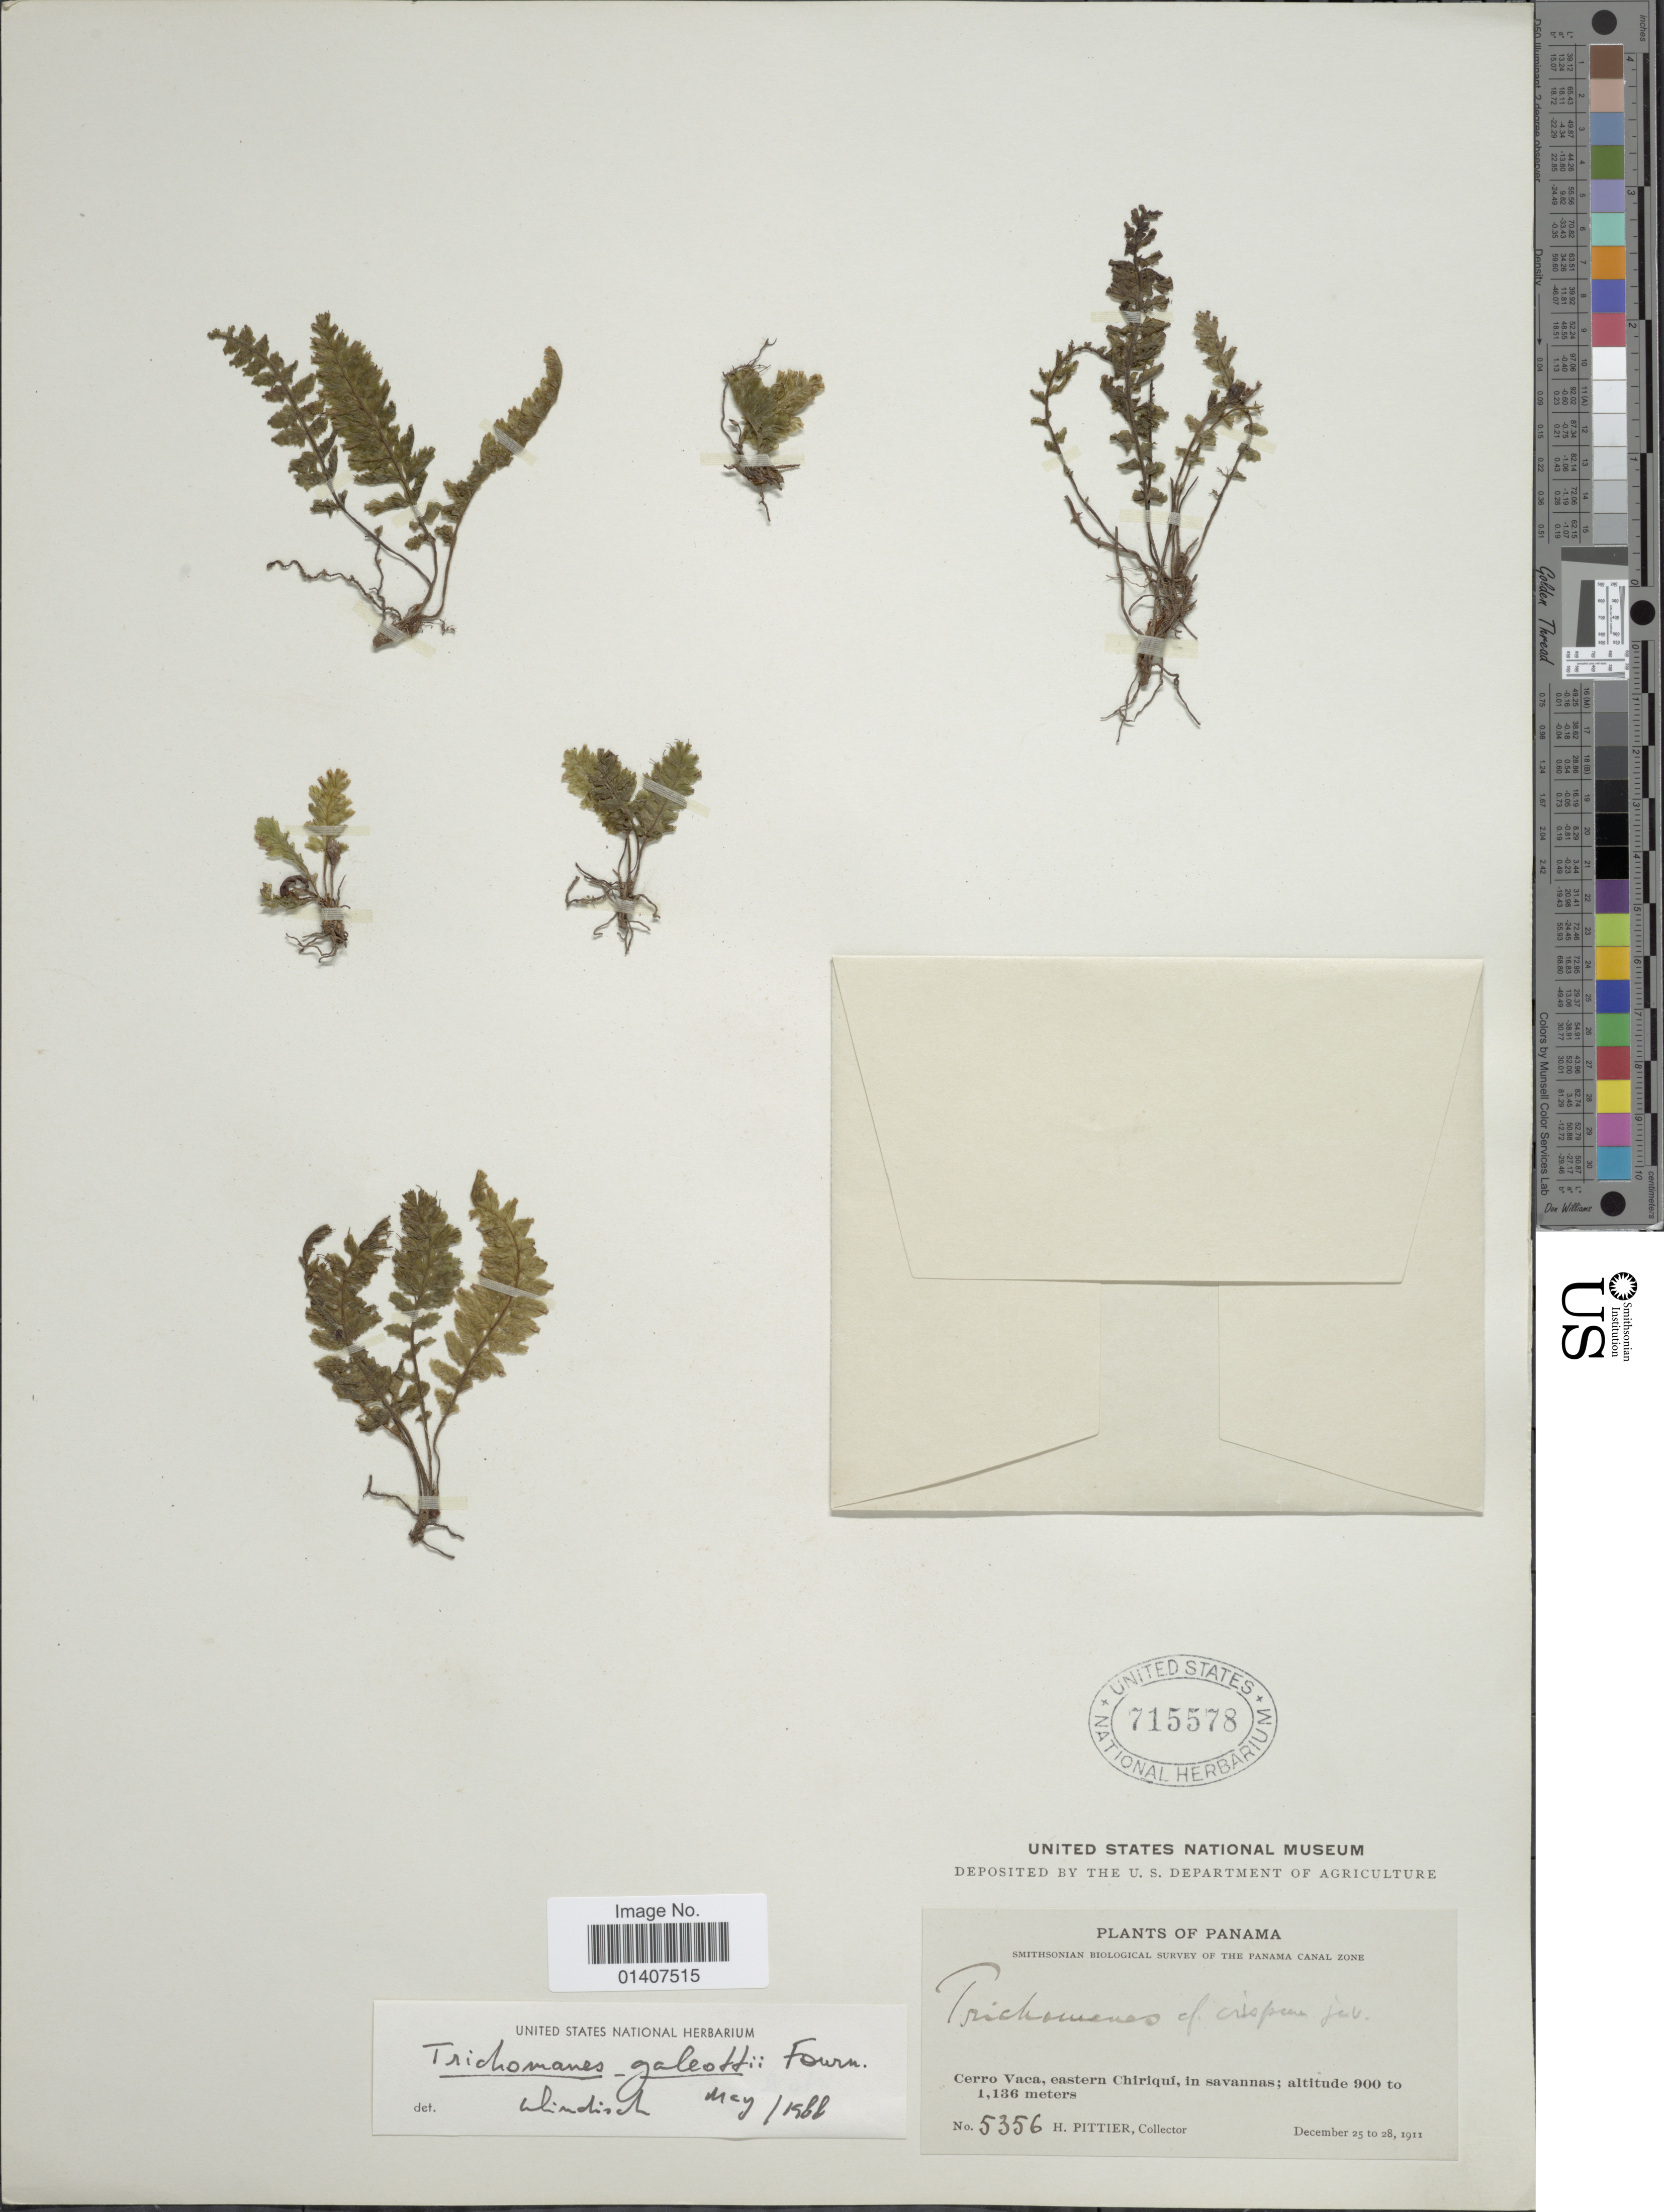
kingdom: Plantae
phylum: Tracheophyta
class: Polypodiopsida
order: Hymenophyllales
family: Hymenophyllaceae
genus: Trichomanes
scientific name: Trichomanes galeottii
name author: E. Fourn.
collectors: H. F. Pittier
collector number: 5356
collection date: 1911-12-25/1911-12-28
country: Panama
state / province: Chiriqui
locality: Cerro Vaca, eastern Chiriqui, in savannas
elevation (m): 900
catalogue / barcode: US 715578